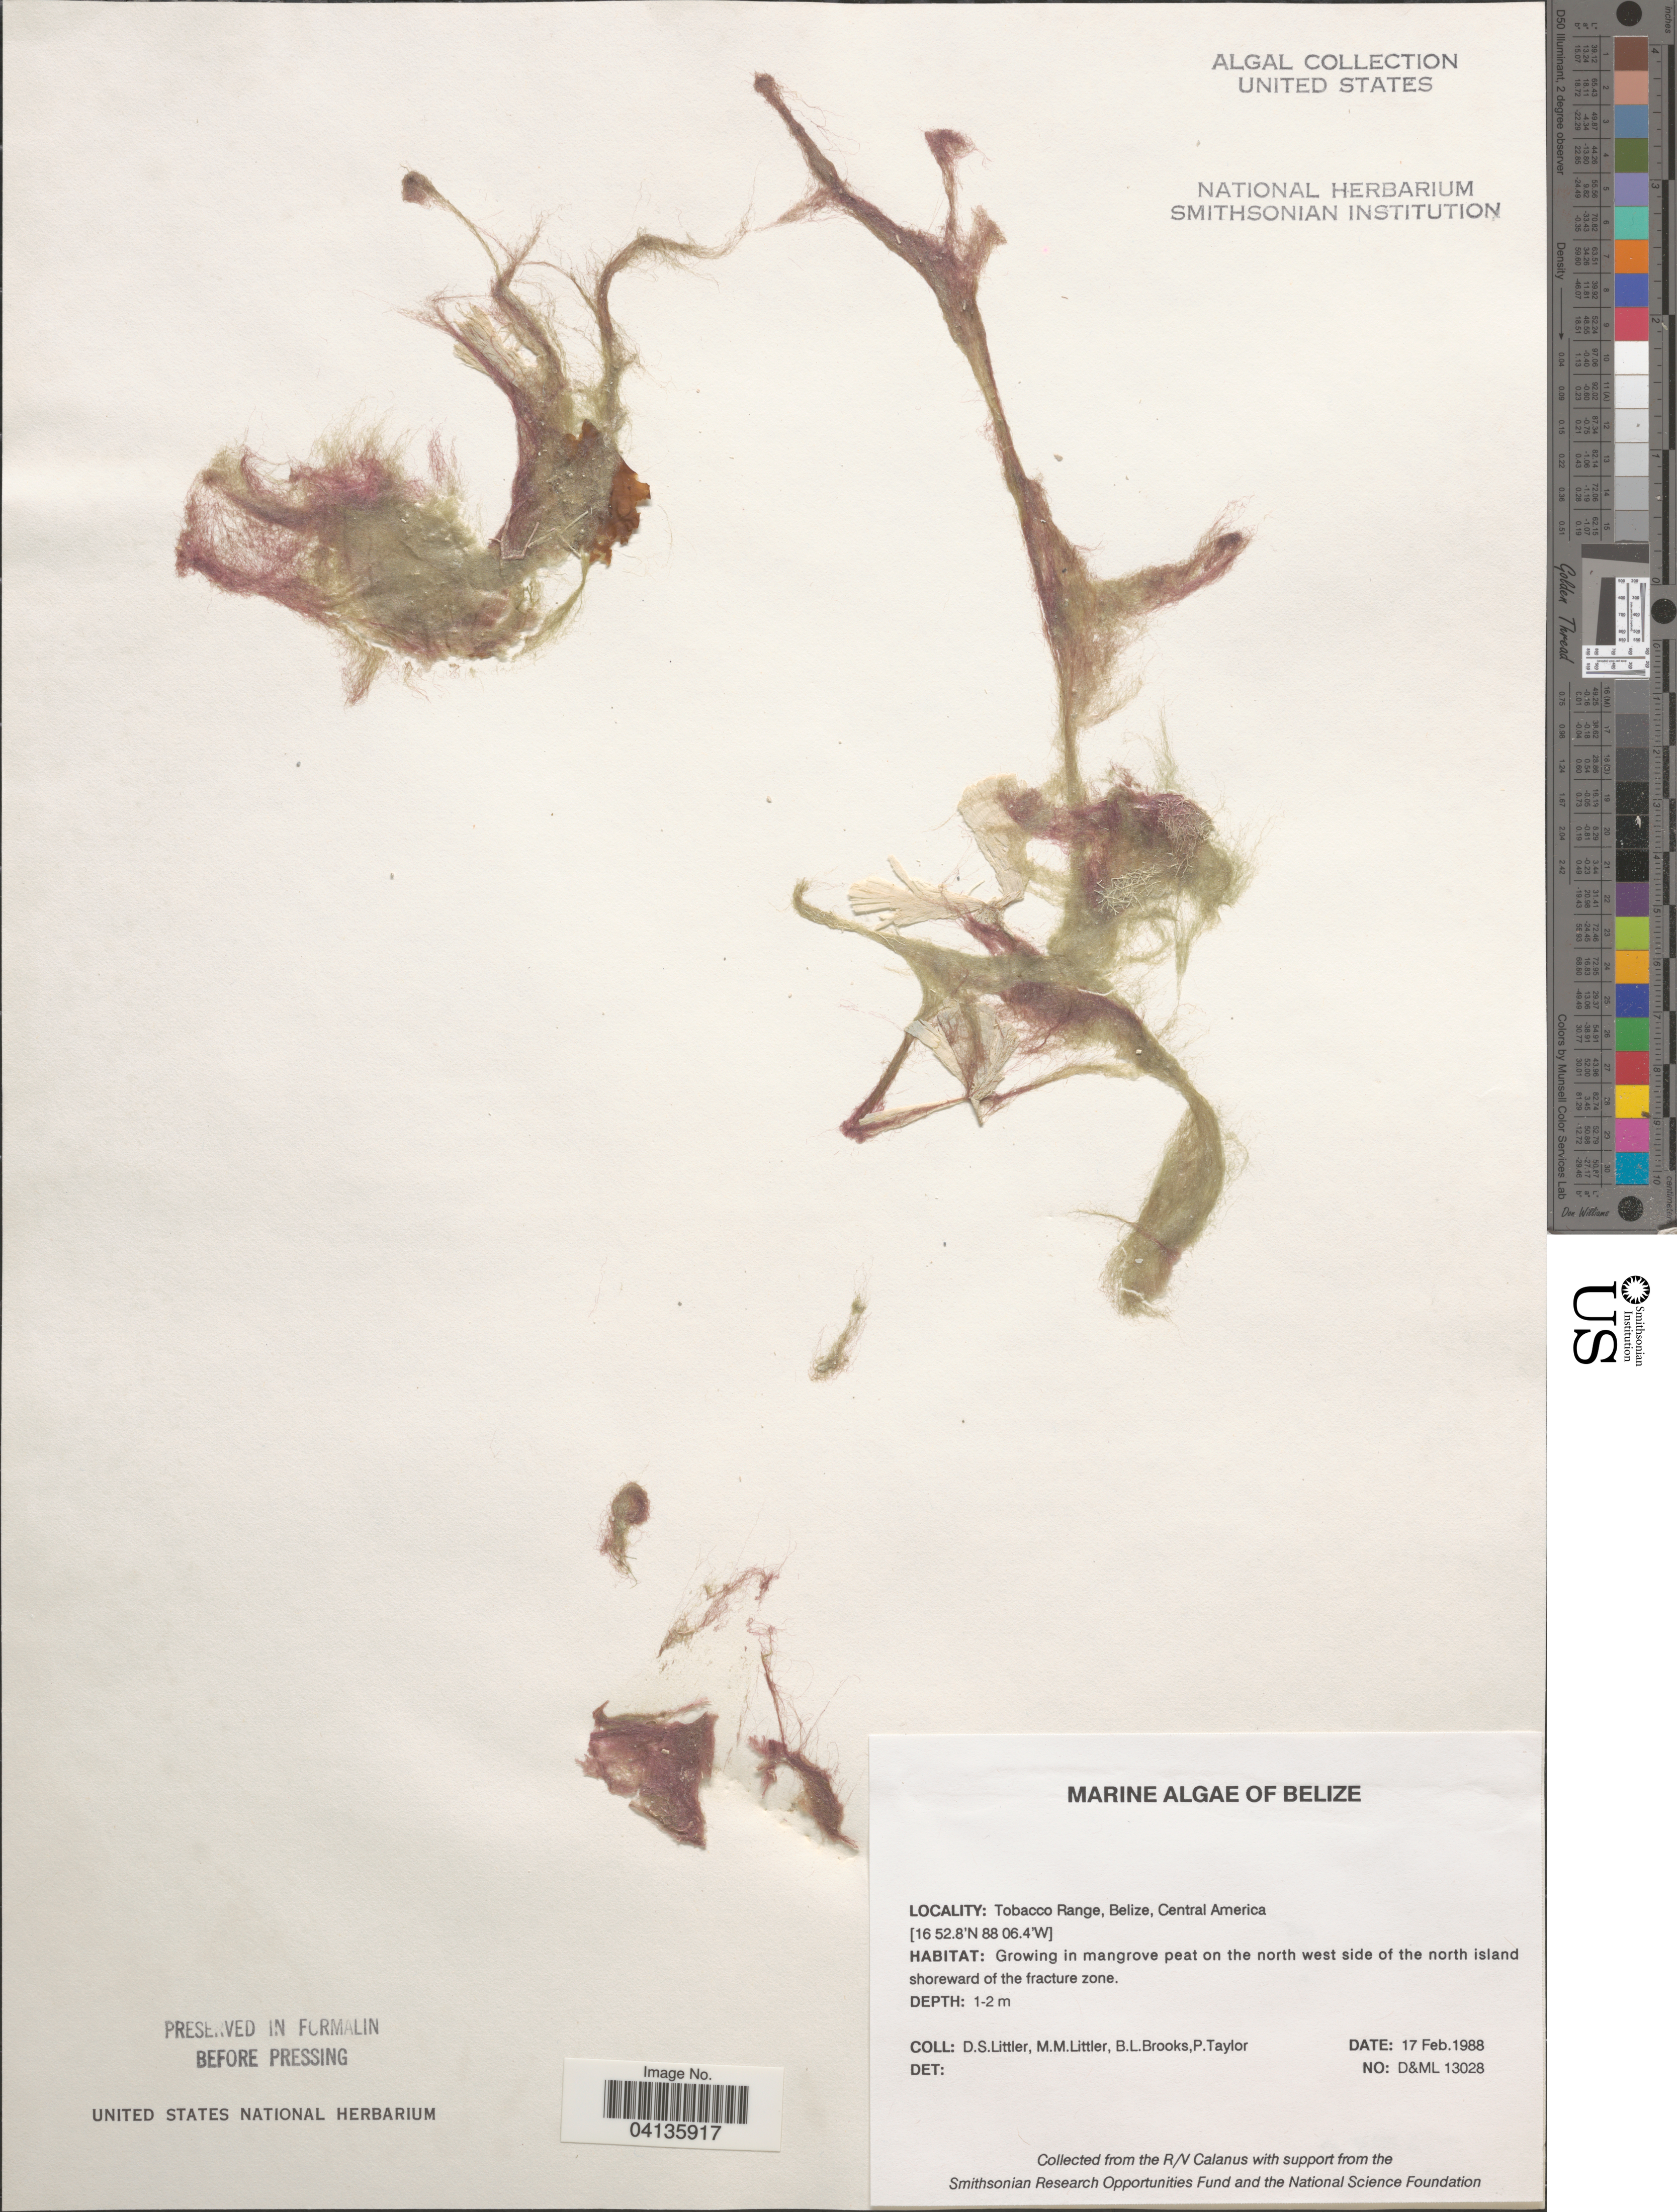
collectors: D. S. Littler, B. Brooks & P. Taylor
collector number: D&ML 13028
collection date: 1988-02-17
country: Belize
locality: Tobacco Range. Growing in mangrove peat on the north west side of the north island shoreward of the fracture zone.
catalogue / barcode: US 238730